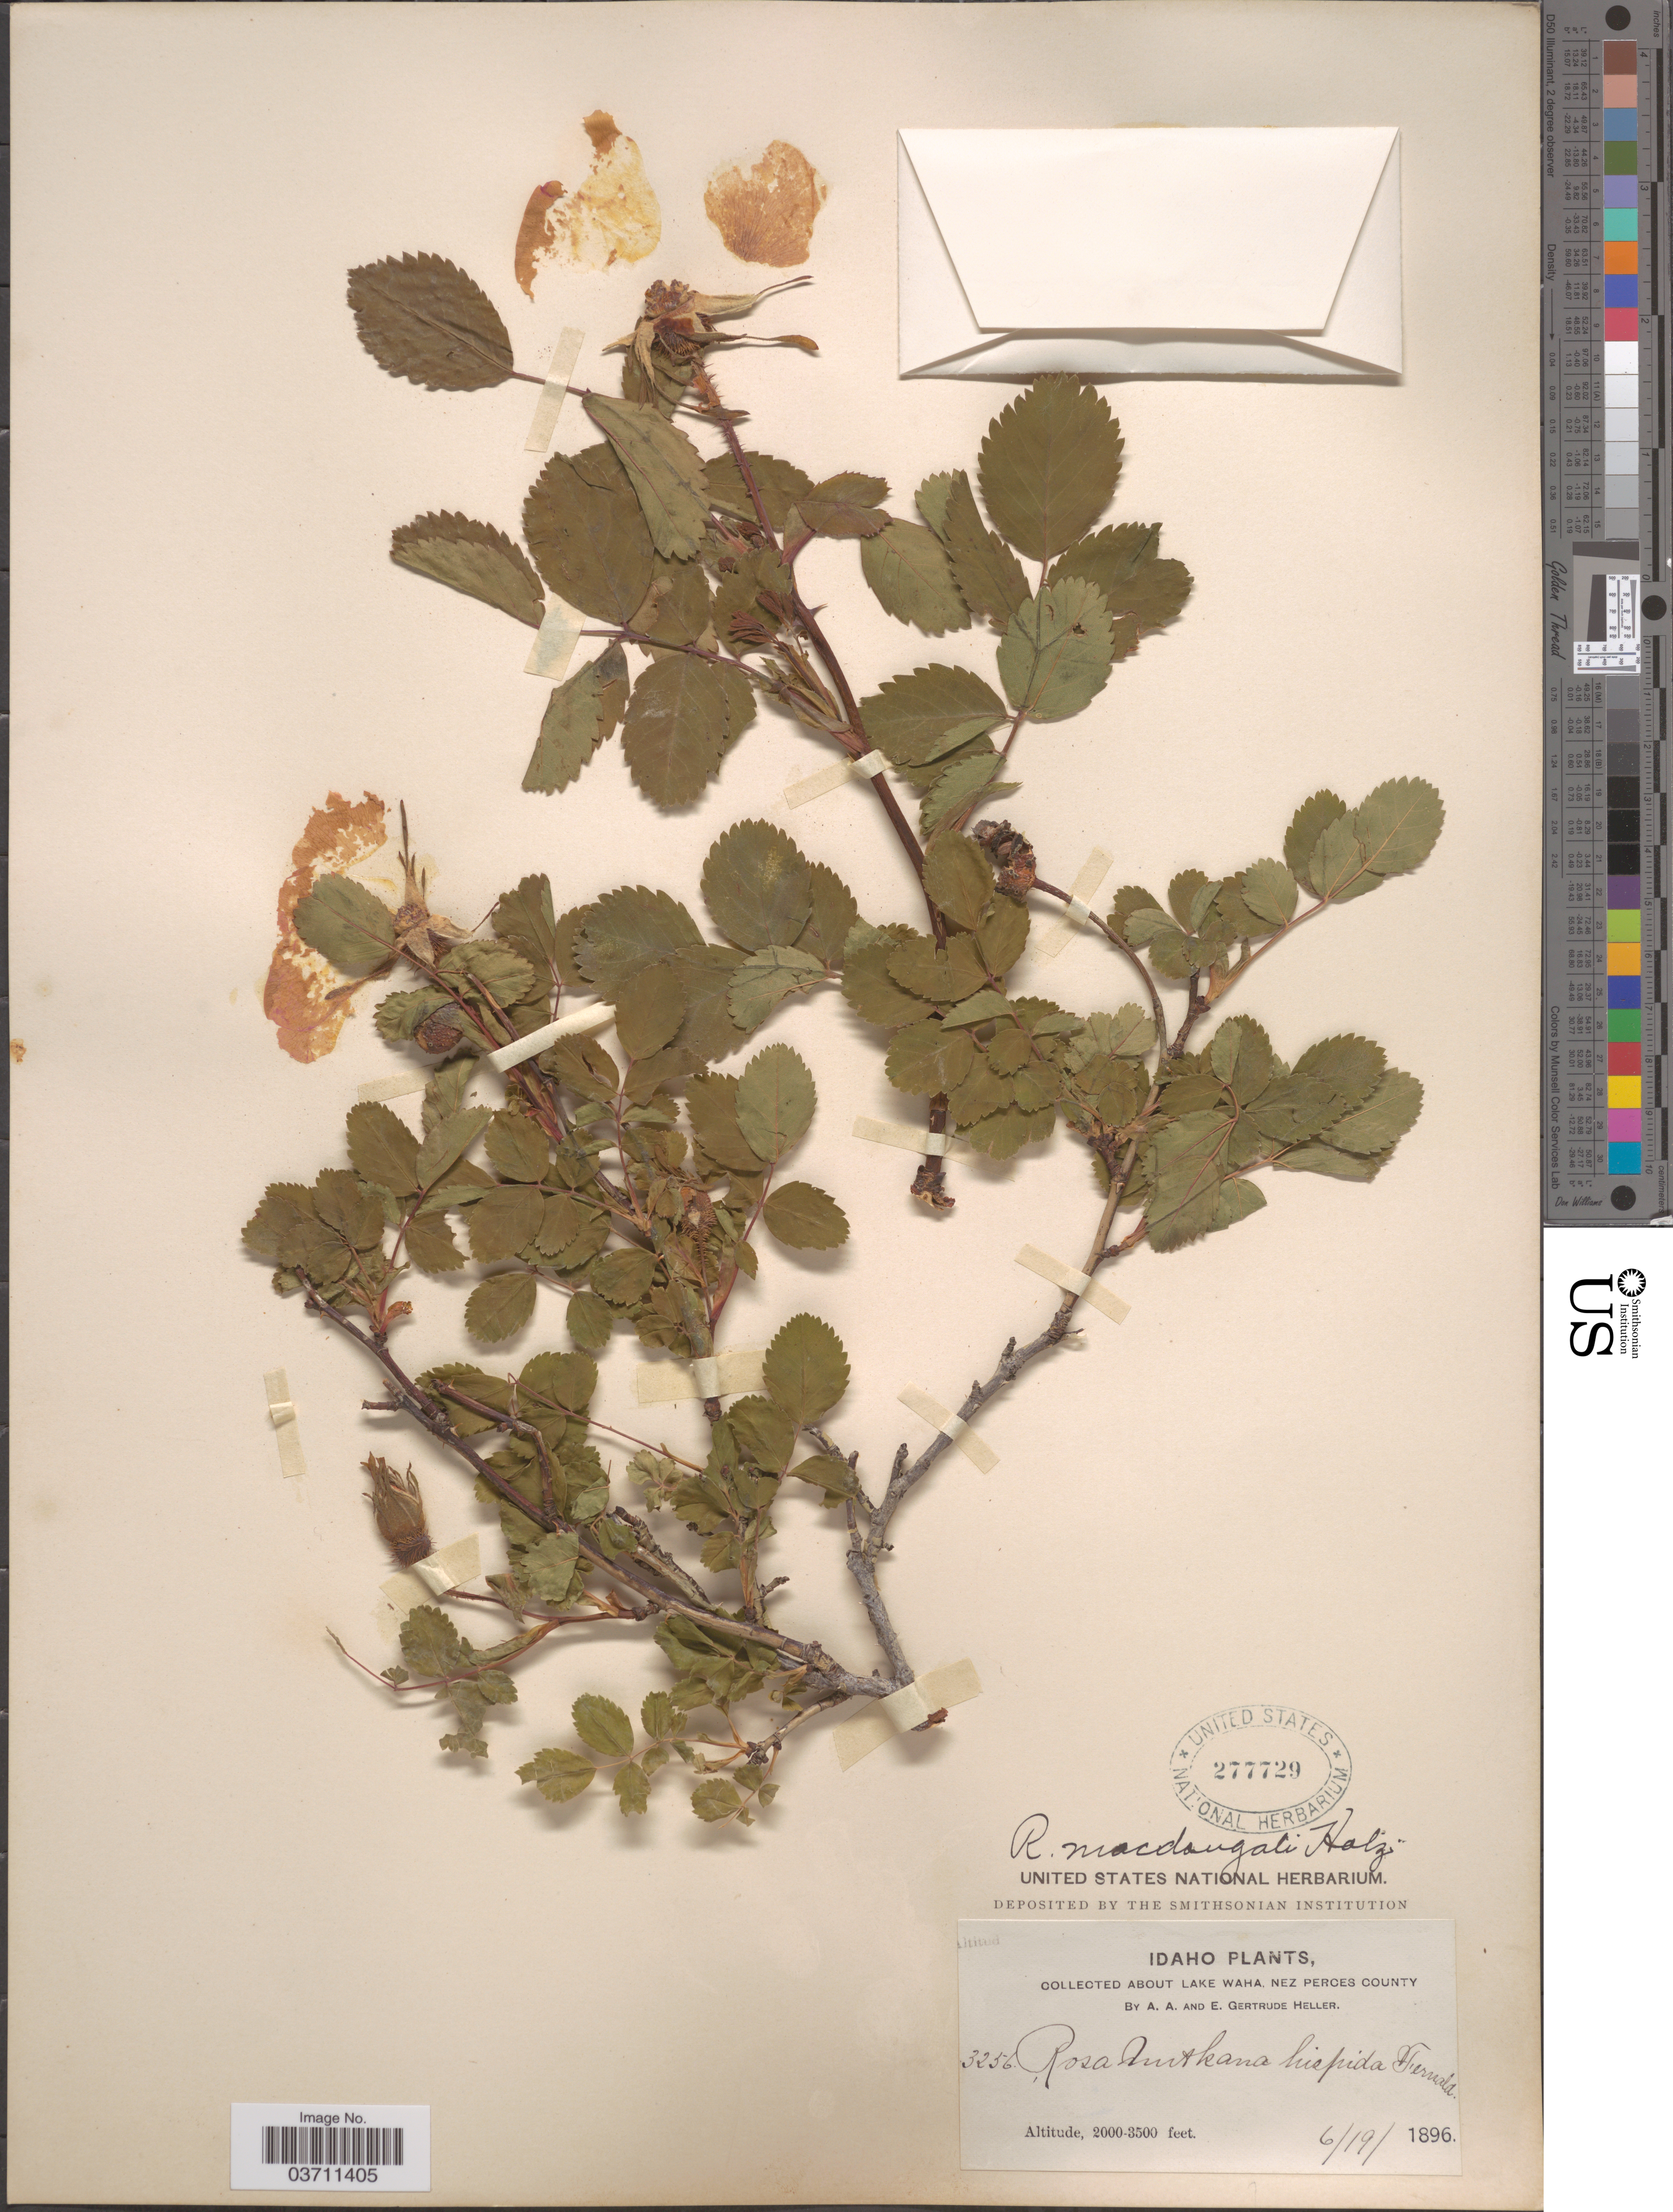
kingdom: Plantae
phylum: Tracheophyta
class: Magnoliopsida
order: Rosales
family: Rosaceae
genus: Rosa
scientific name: Rosa macdougali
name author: Holz.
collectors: A. A. Heller & E. G. Heller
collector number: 3256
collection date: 1896-06-19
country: United States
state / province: Idaho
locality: About Lake Waha, Nez Perces County.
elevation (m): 610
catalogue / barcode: US 277729